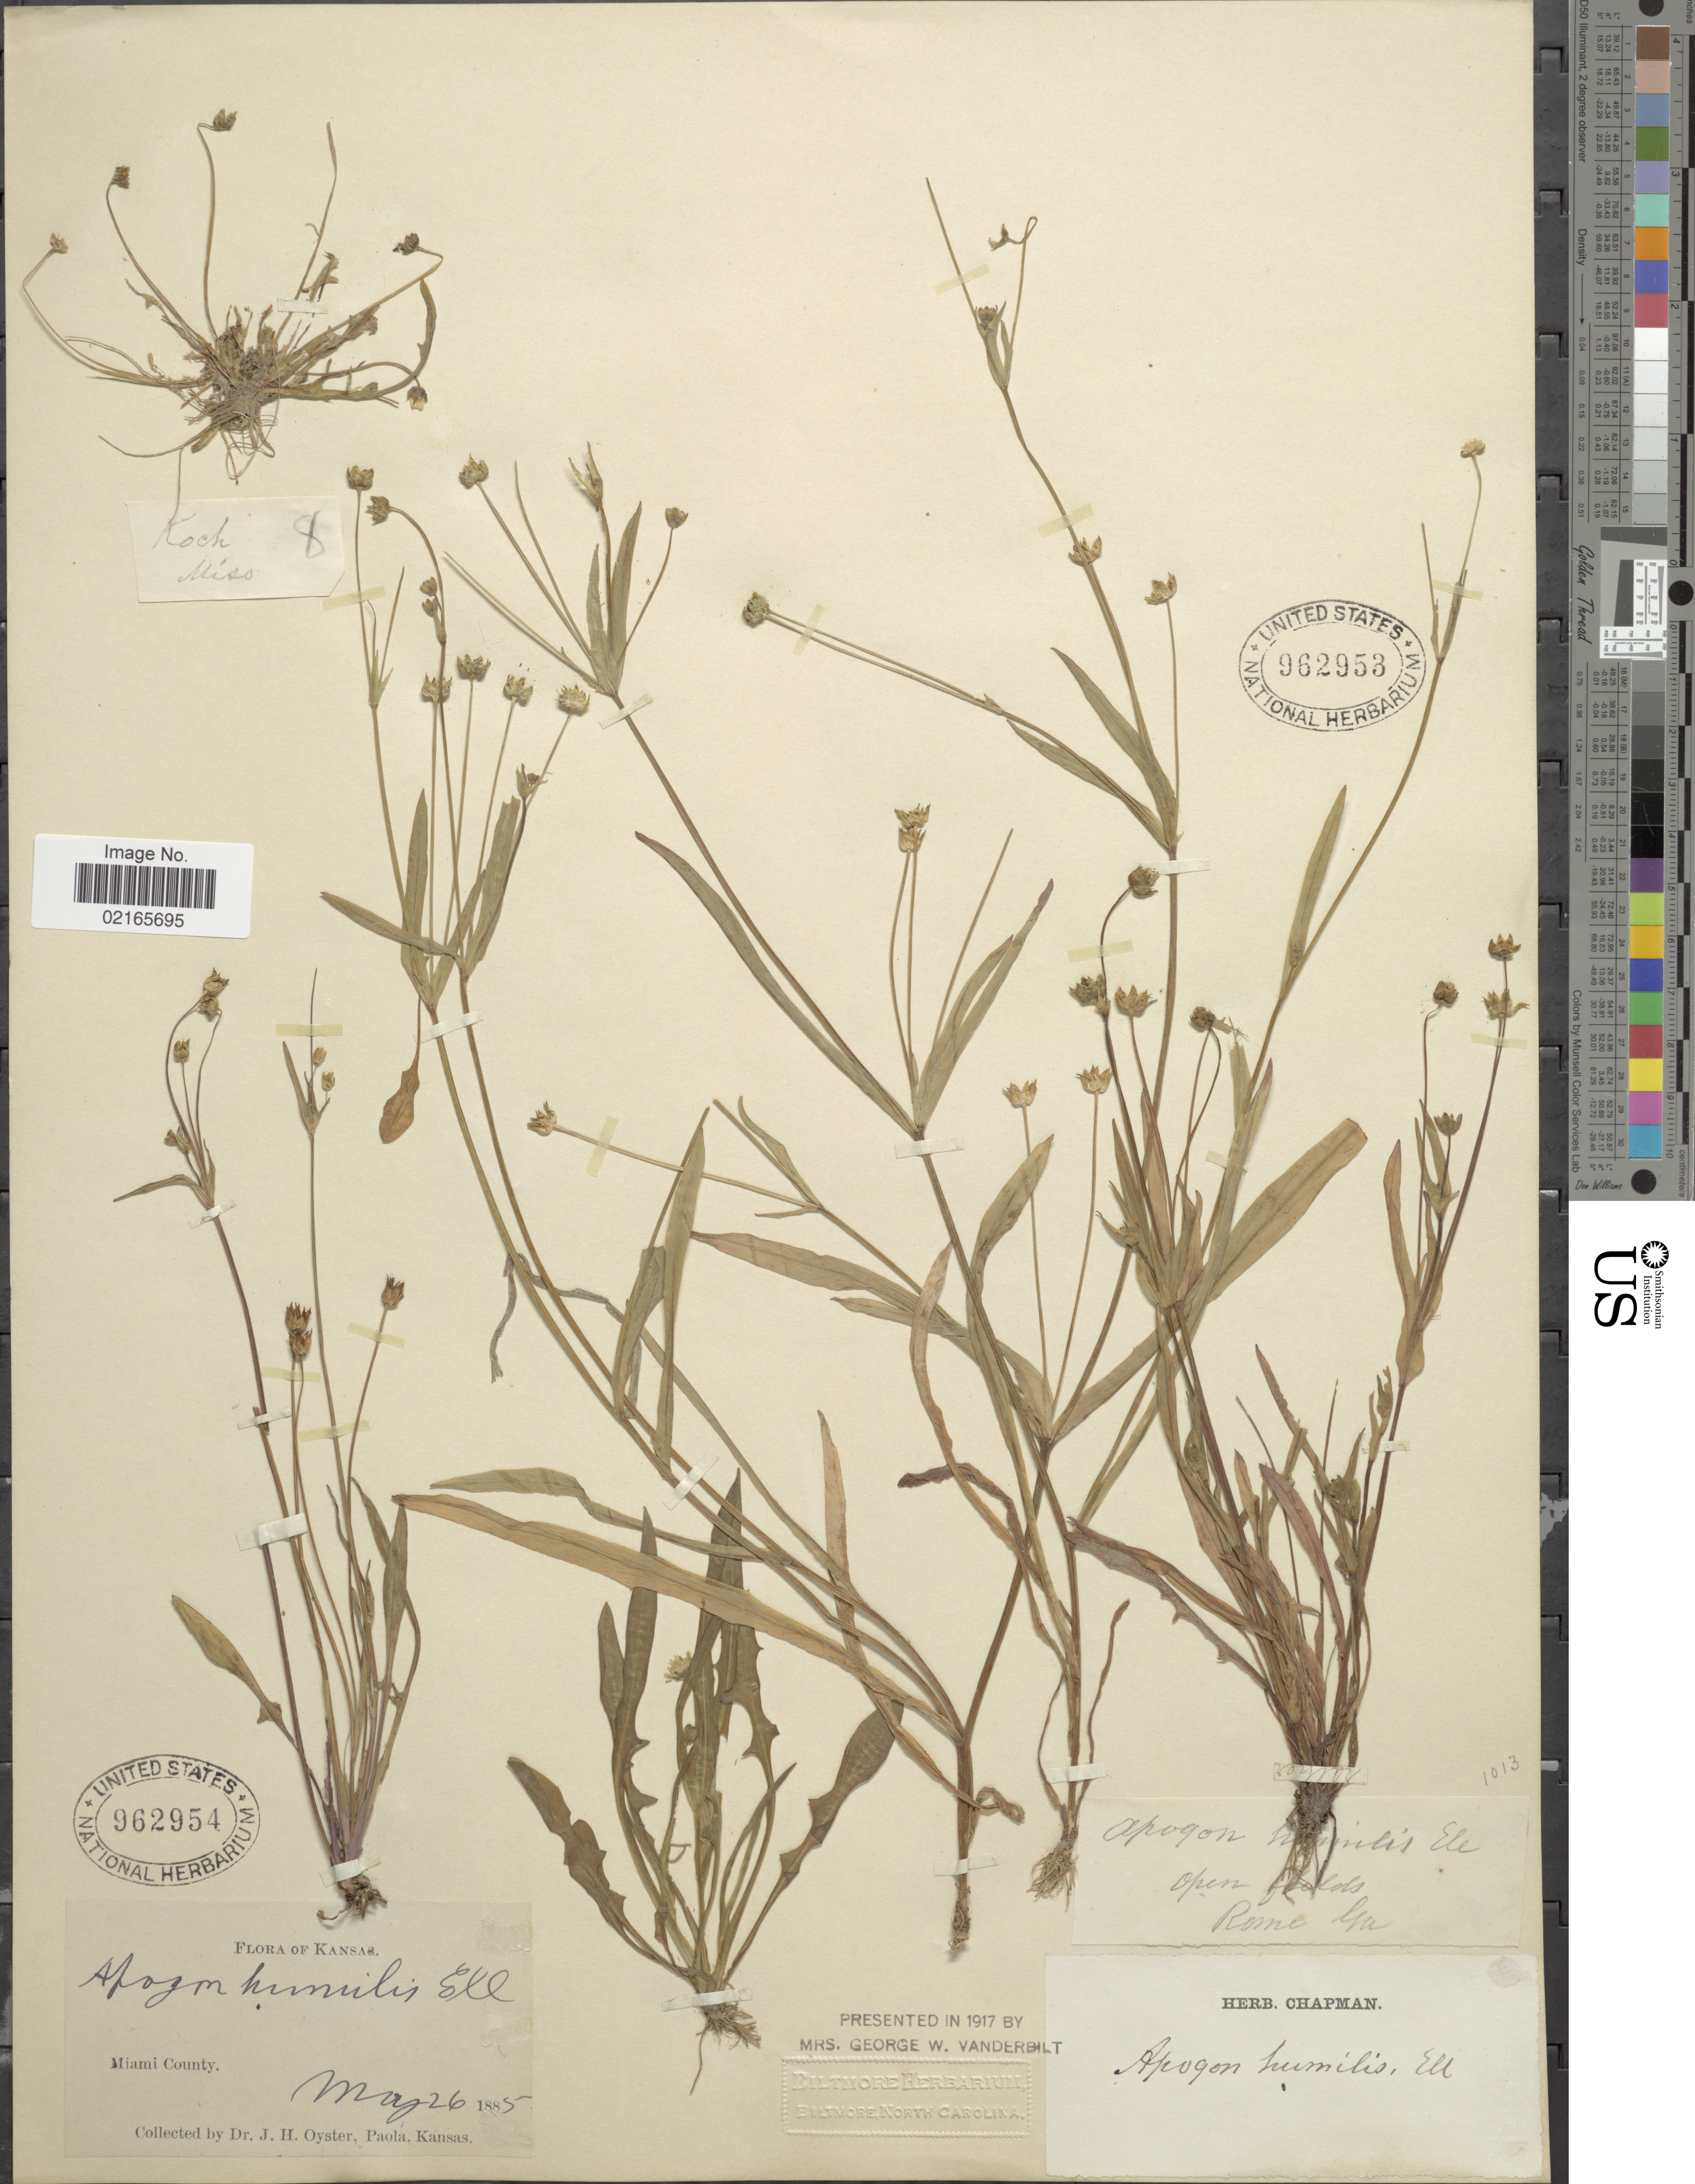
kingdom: Plantae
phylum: Tracheophyta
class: Magnoliopsida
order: Asterales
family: Asteraceae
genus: Krigia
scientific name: Krigia oppositifolia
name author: Raf.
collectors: J. H. Oyster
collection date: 1885-05-26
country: United States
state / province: Kansas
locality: Miami County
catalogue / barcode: US 962954-2